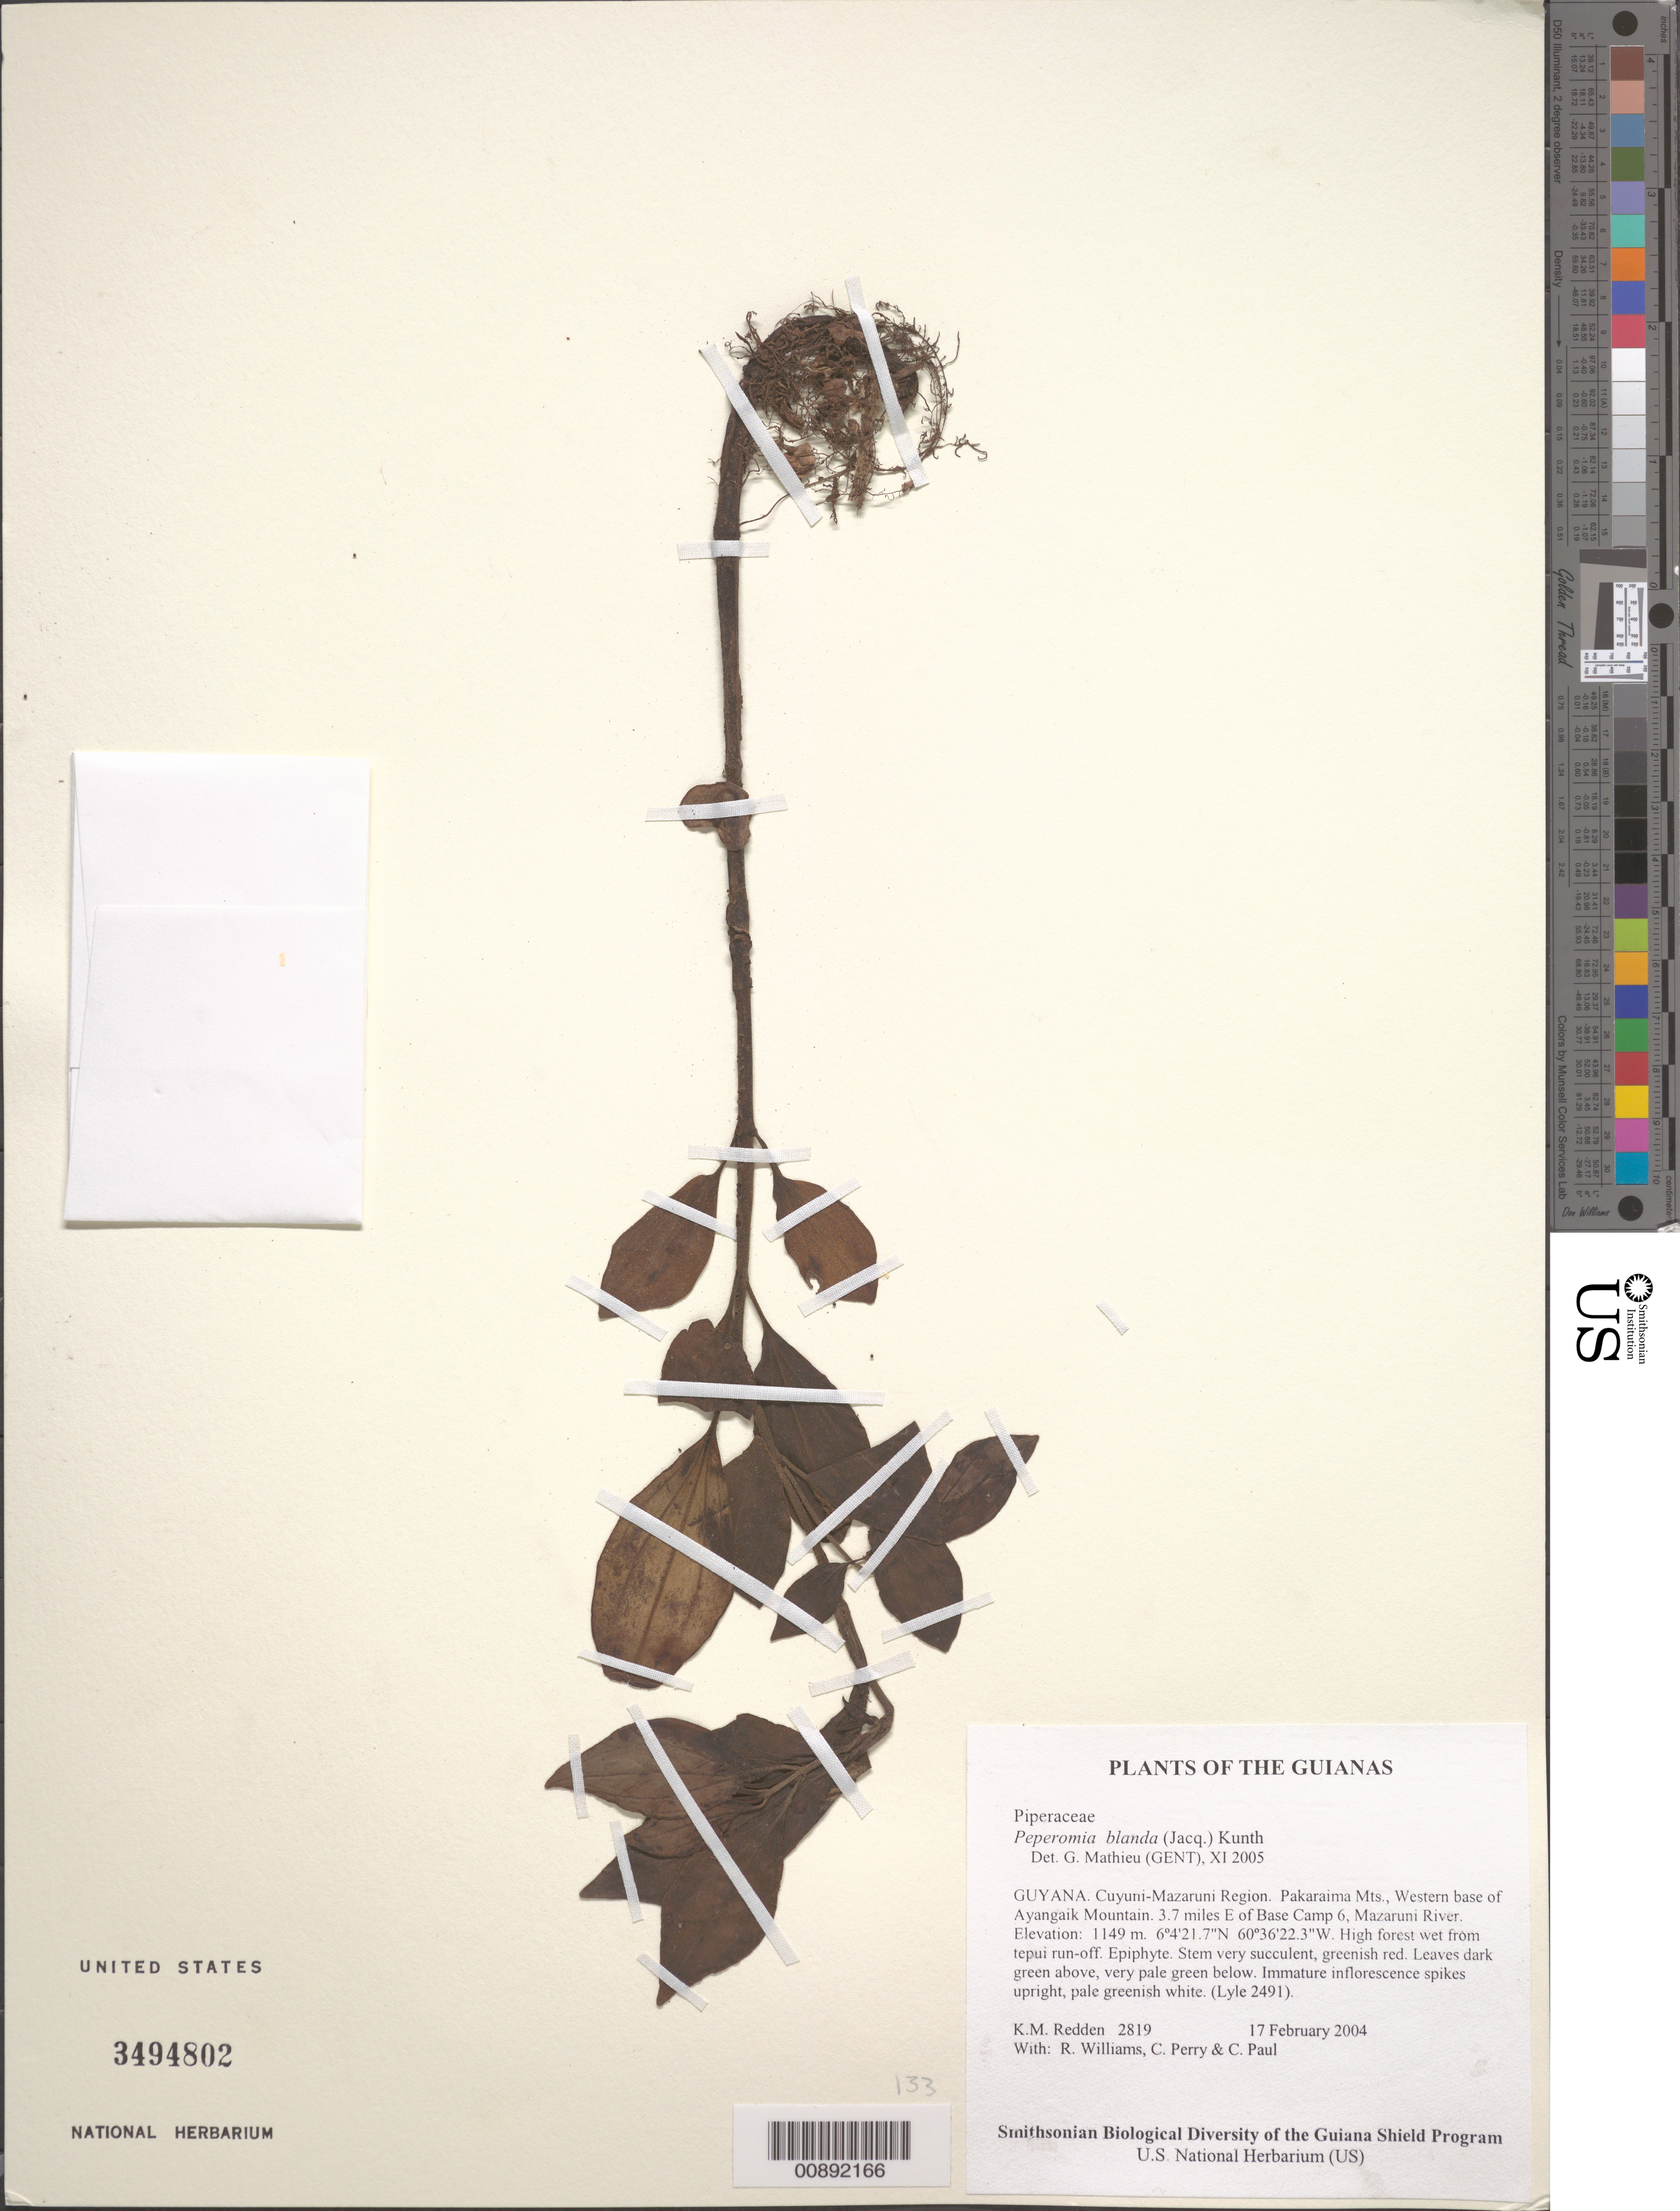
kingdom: Plantae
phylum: Tracheophyta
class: Magnoliopsida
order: Piperales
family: Piperaceae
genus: Peperomia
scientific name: Peperomia blanda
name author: (Jacq.) Kunth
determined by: Mathieu, Guido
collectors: K. M. Redden, R. Williams, C. Perry & C. Paul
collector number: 2819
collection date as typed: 17 February 2004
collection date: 2004-02-17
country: Guyana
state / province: Cuyuni-Mazaruni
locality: Pakaraima Mts., Western base of Ayangaik Mountain. 3.7 miles E of Base Camp 6, Mazaruni River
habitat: High forest wet from tepui run-off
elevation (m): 1149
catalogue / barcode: US 3494802